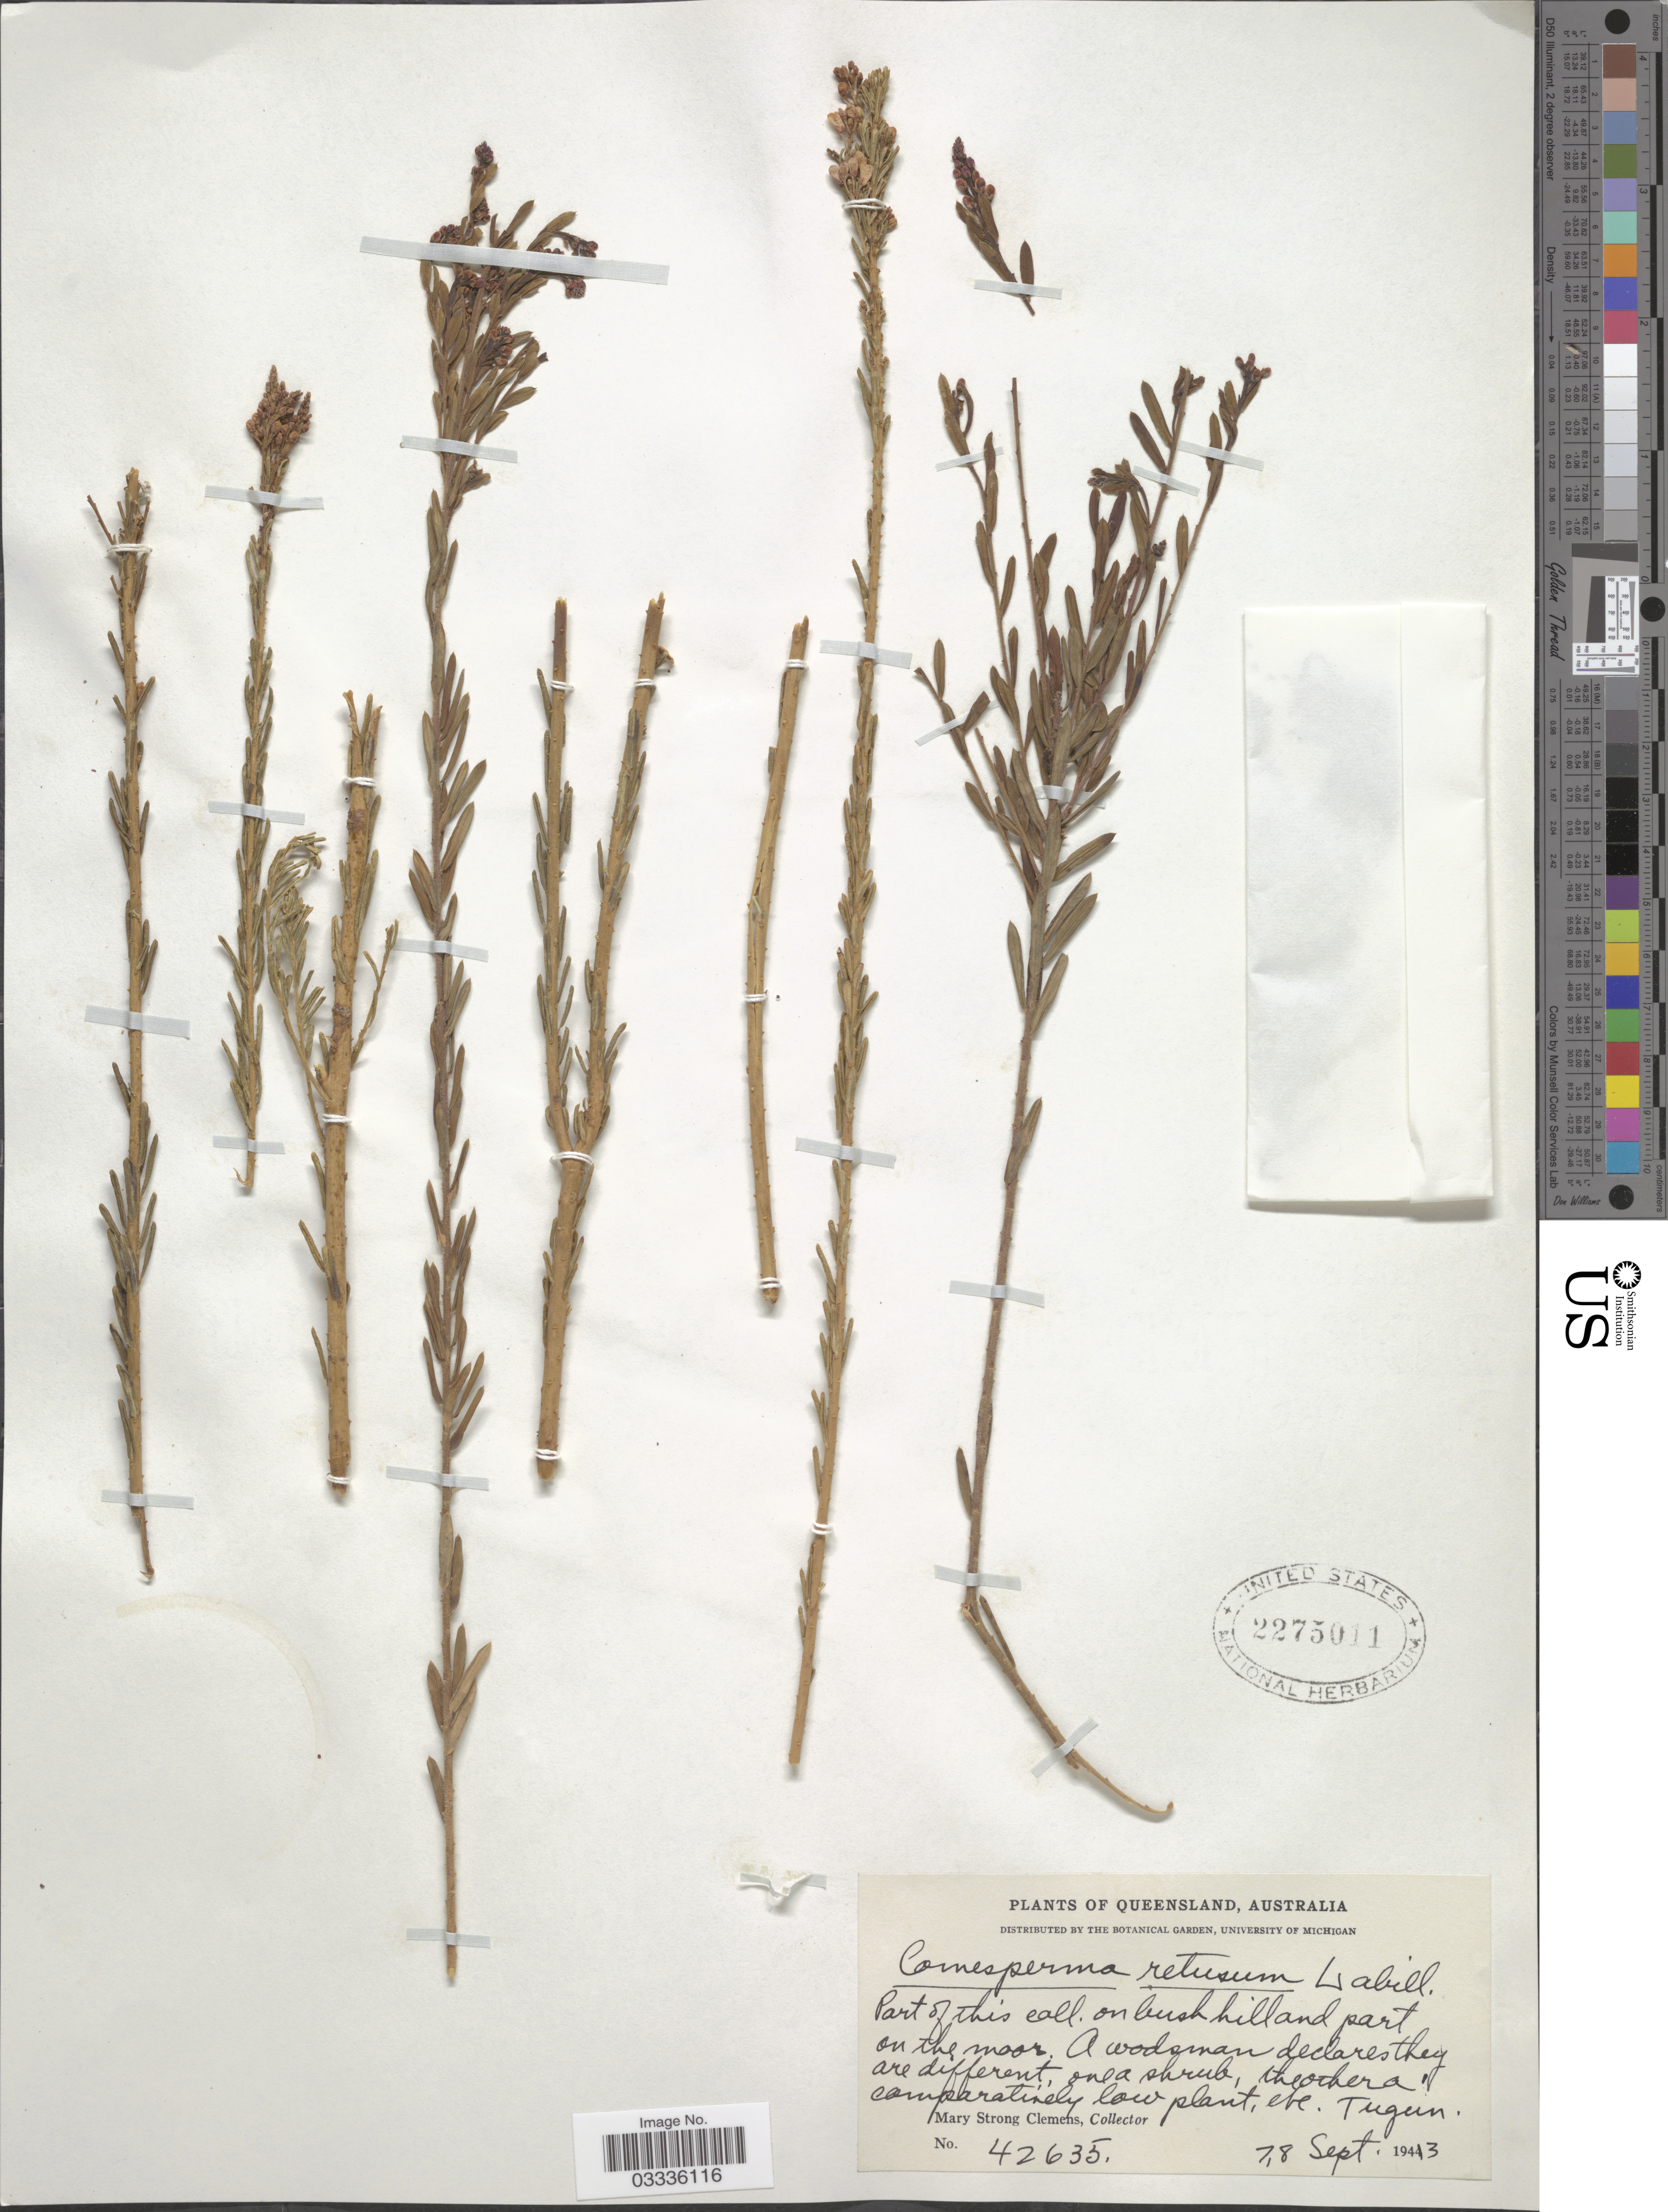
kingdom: Plantae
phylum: Tracheophyta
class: Magnoliopsida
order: Fabales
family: Polygalaceae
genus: Comesperma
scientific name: Comesperma retusum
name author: Labill.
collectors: M. S. Clemens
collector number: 42635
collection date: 1943-09-07/1943-09-08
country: Australia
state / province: Queensland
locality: Tugun.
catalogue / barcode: US 2275011